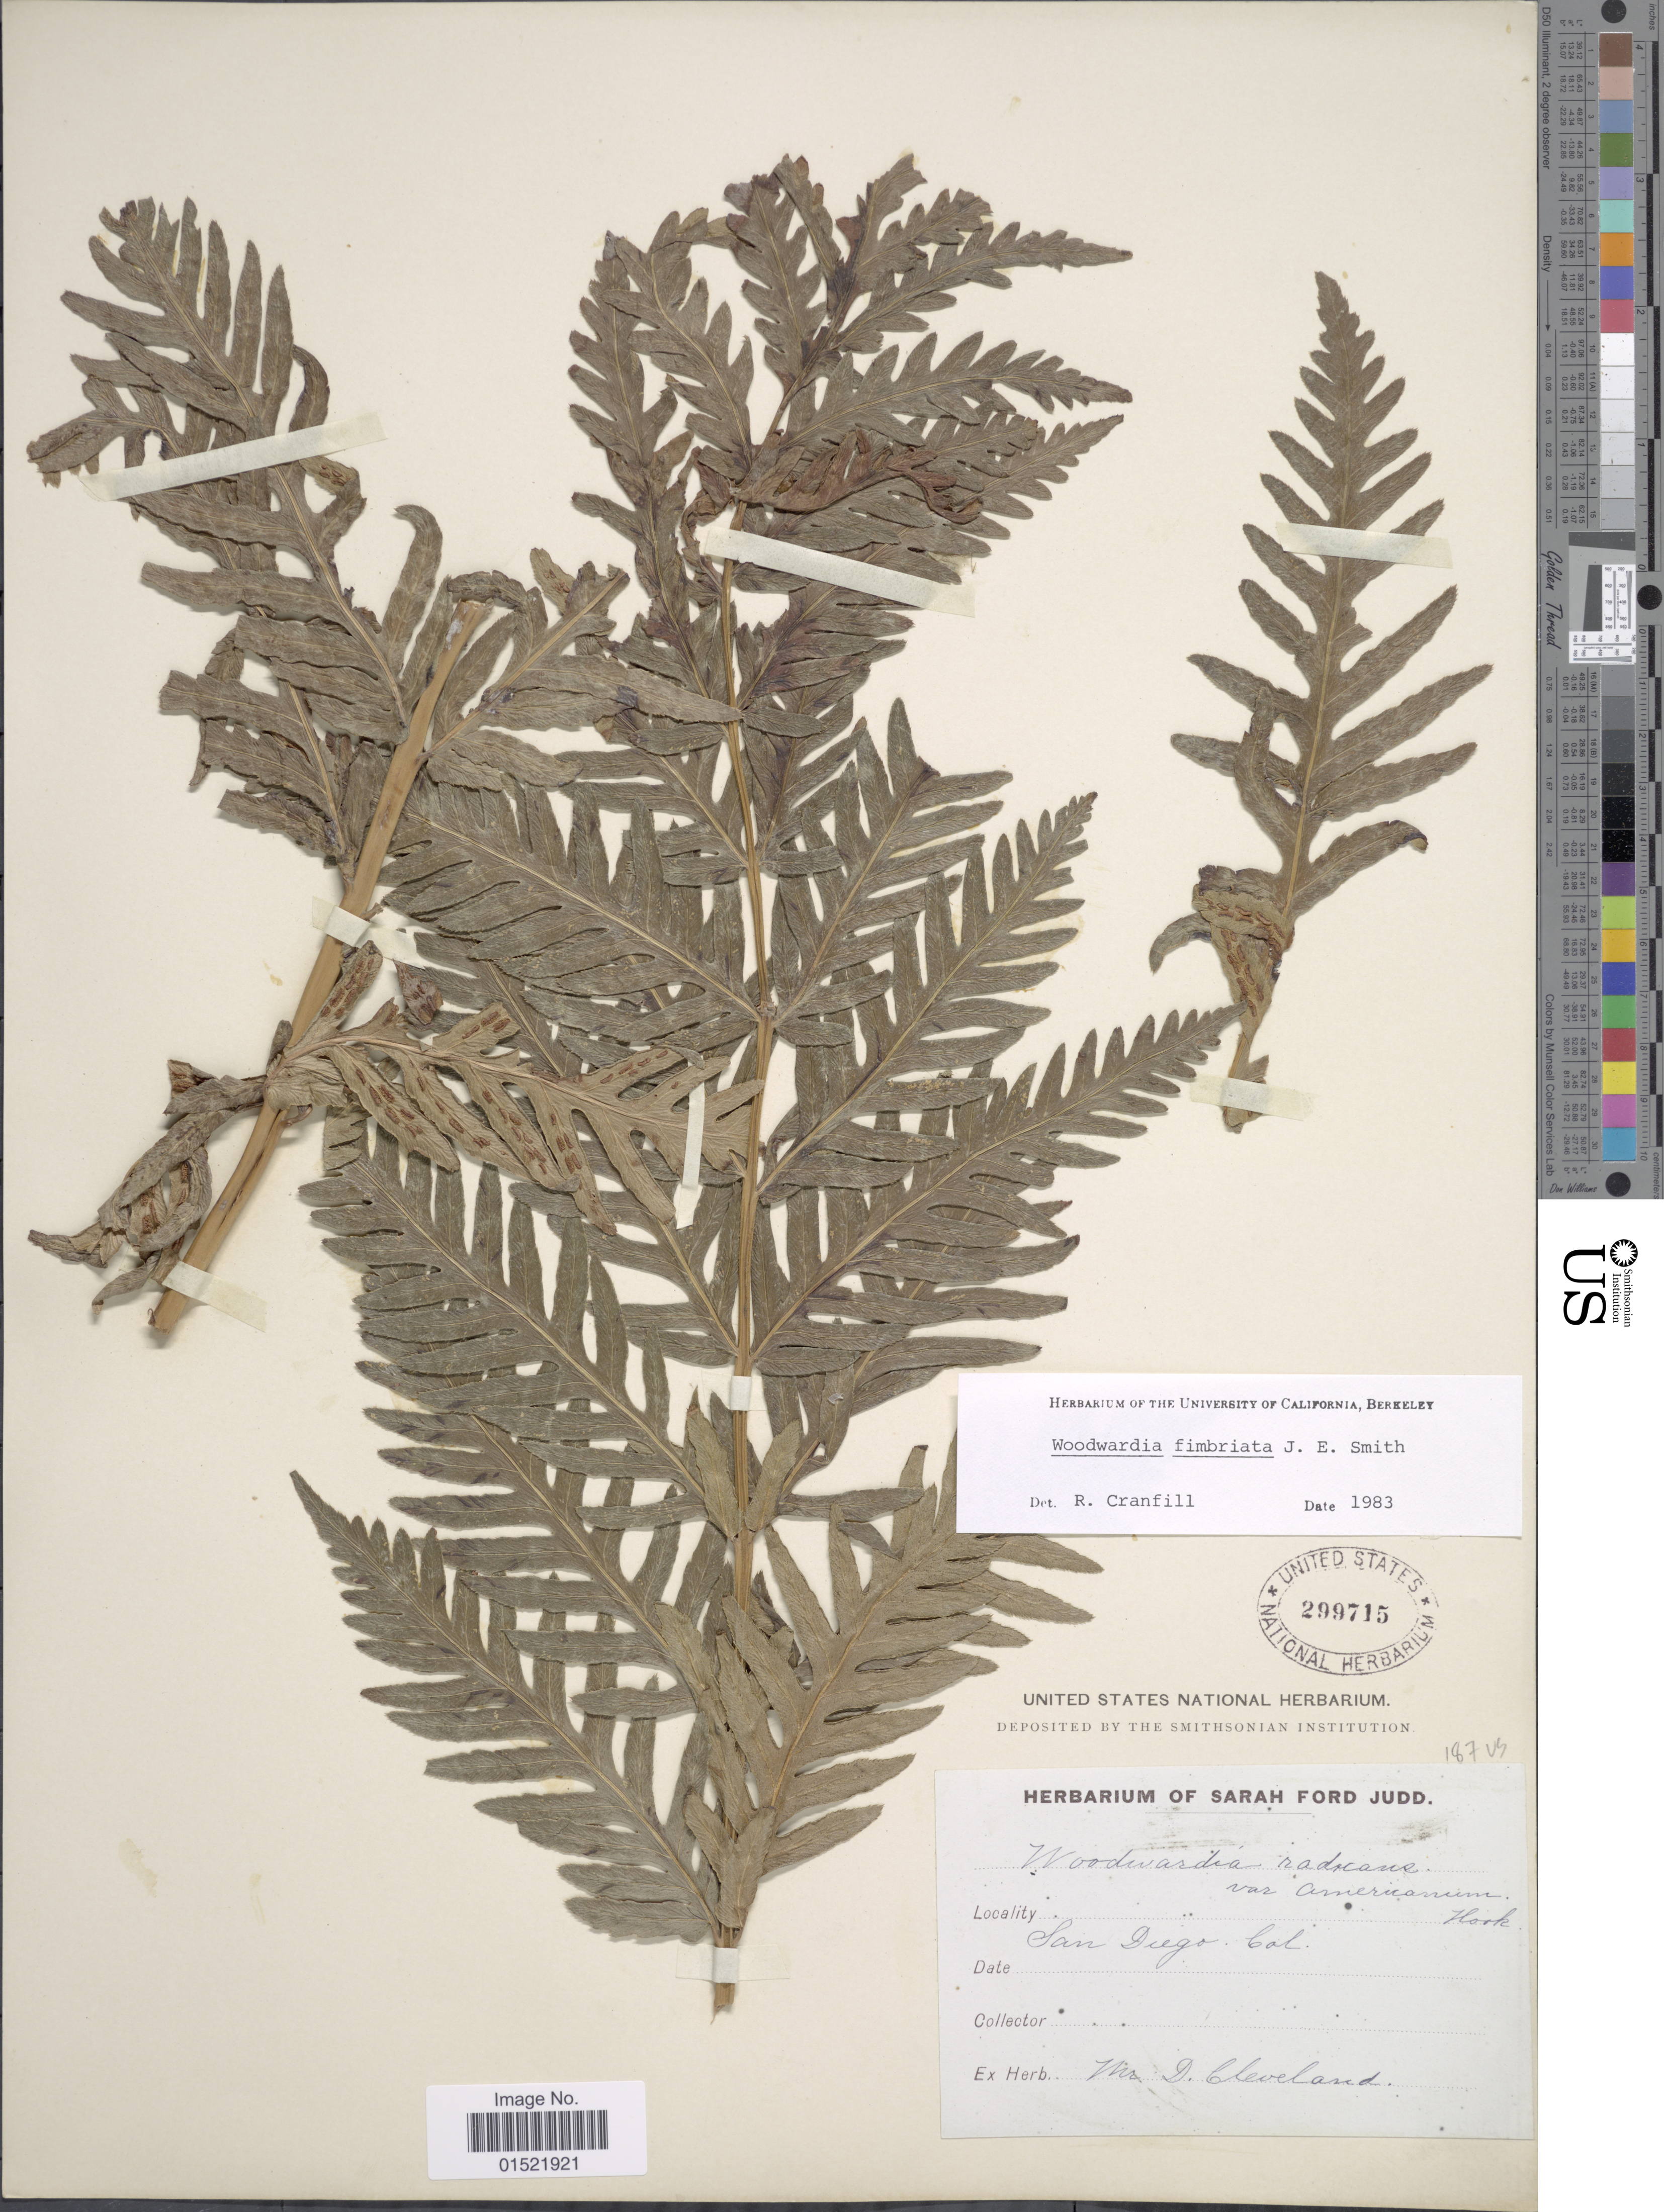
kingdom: Plantae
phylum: Tracheophyta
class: Polypodiopsida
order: Polypodiales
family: Blechnaceae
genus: Woodwardia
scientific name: Woodwardia fimbriata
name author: Sm.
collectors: ex herb. Mr. D. Cleveland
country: United States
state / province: California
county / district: San Diego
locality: San Diego, Cal.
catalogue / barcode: US 299715